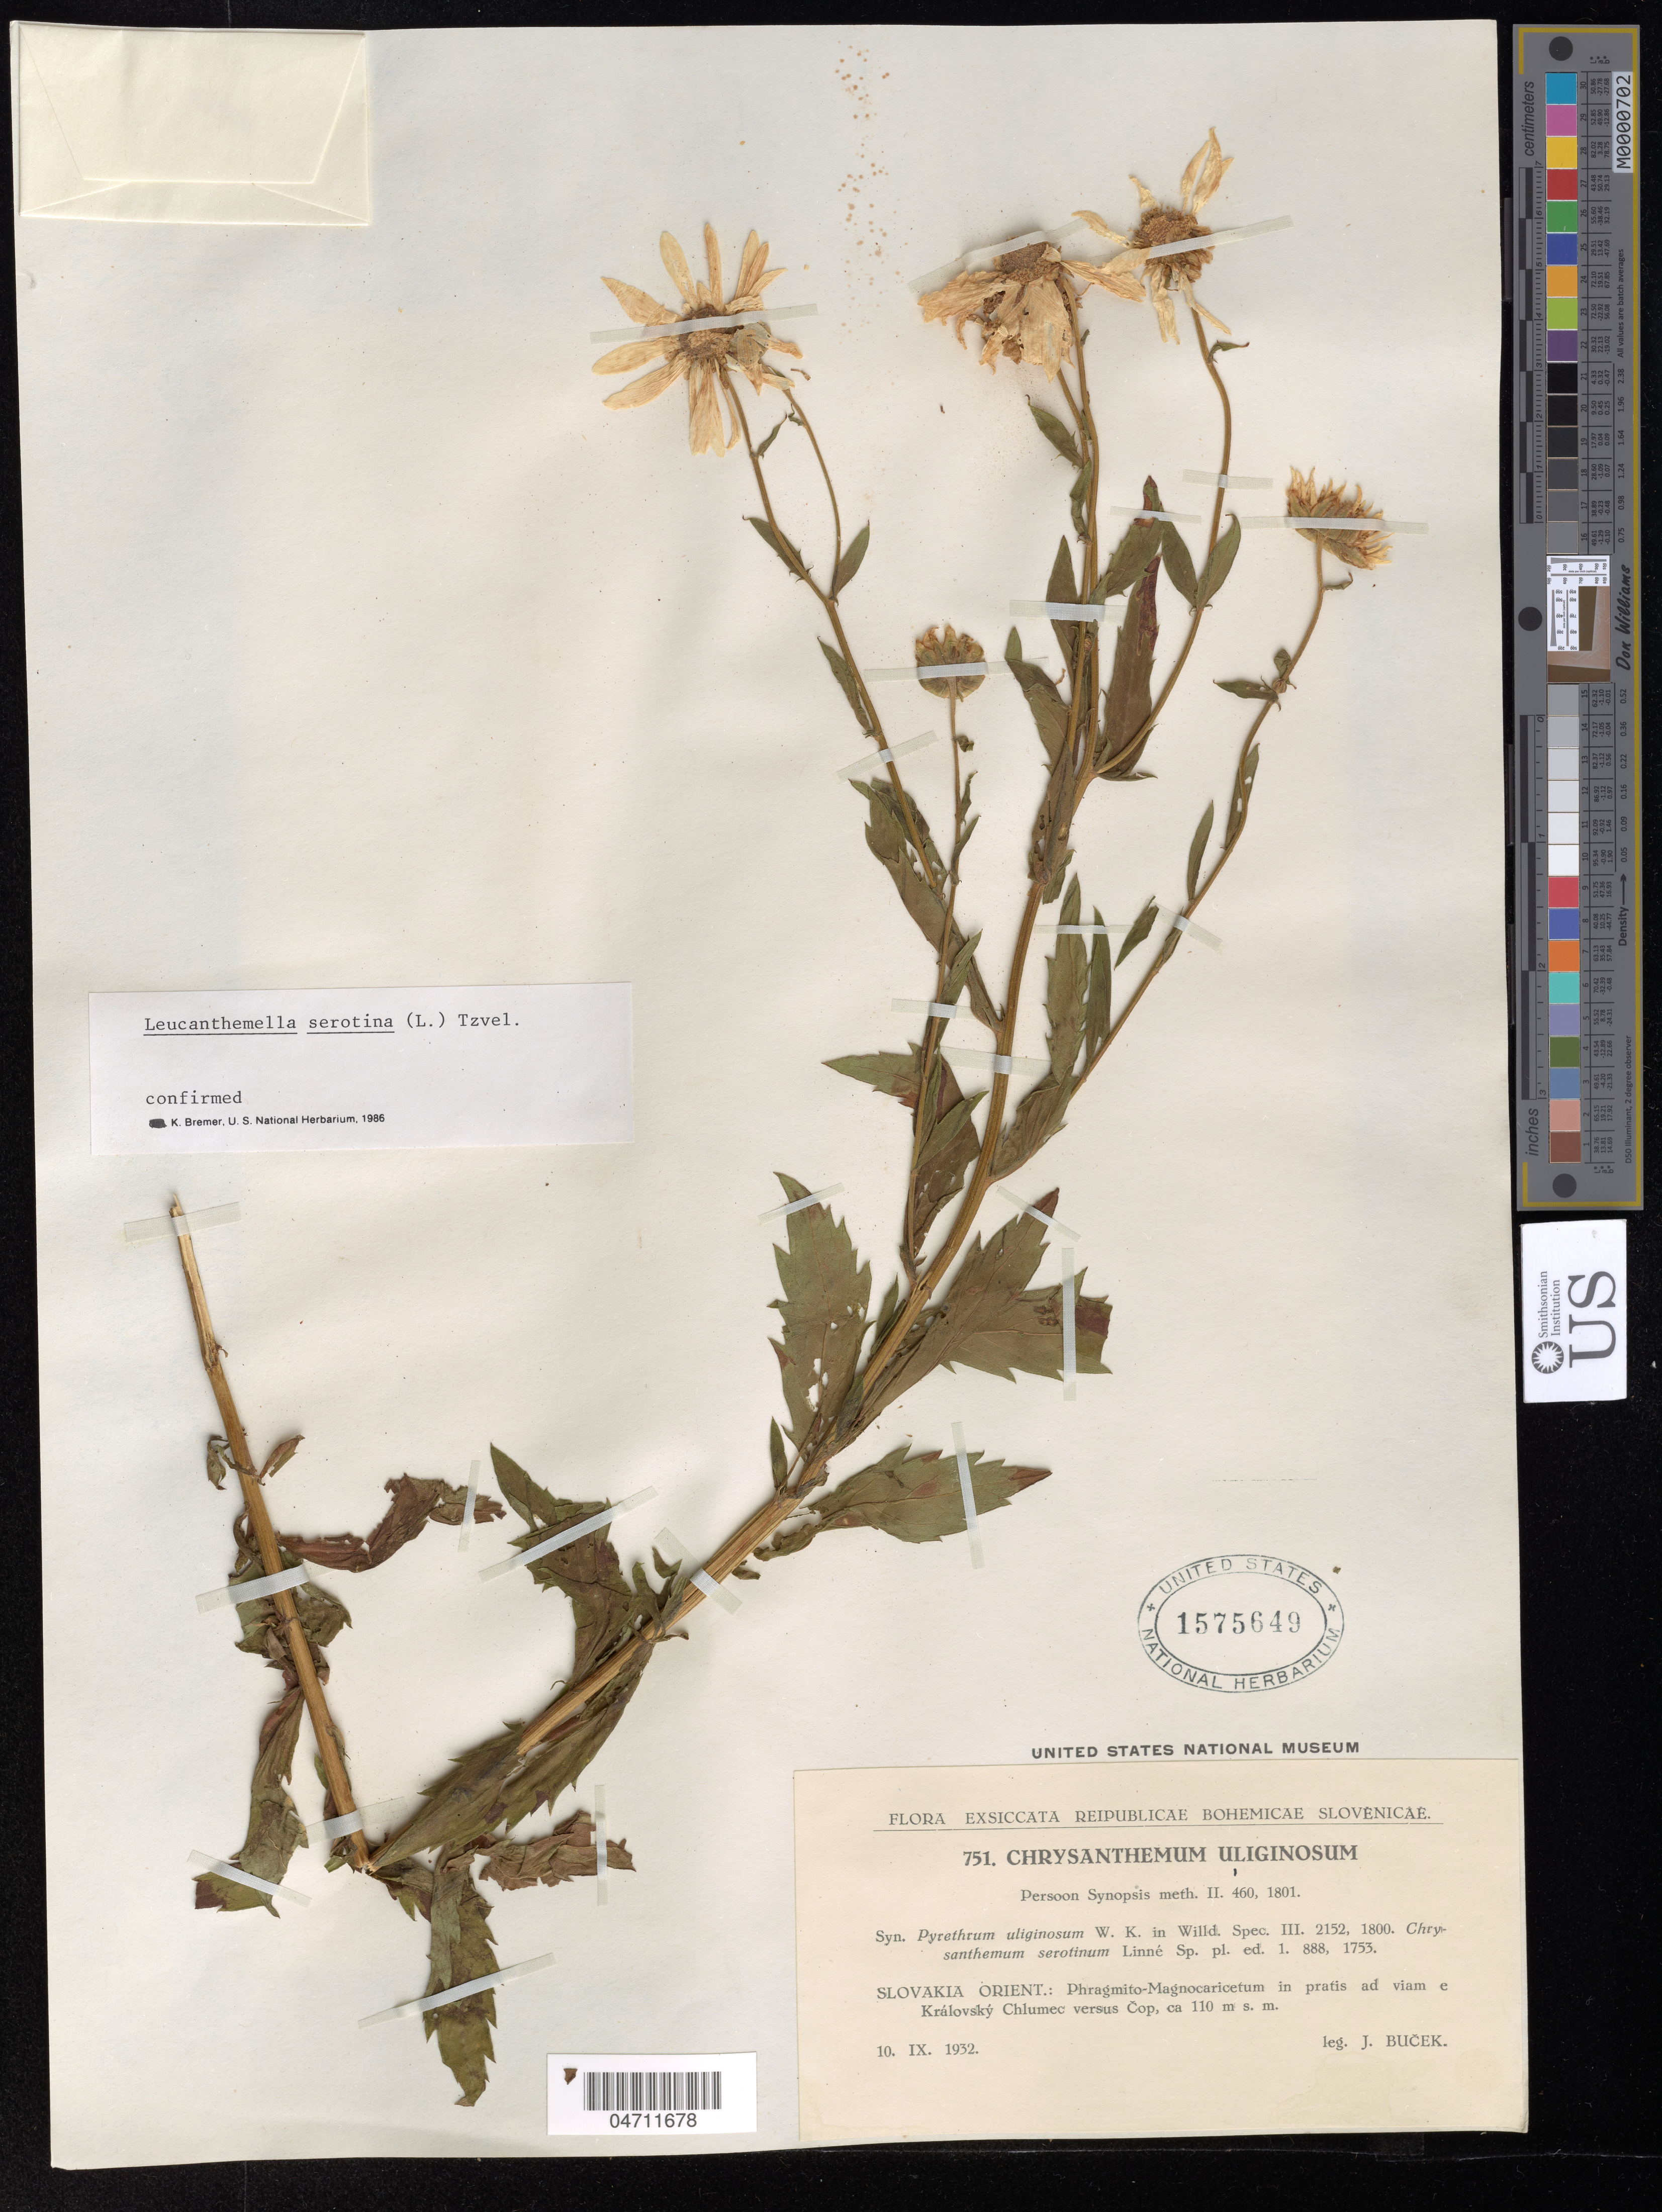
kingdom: Plantae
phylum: Tracheophyta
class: Magnoliopsida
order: Asterales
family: Asteraceae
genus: Leucanthemella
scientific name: Leucanthemella serotina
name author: (L.) Tzvelev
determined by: Bremer, K.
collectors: J. Bucek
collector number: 751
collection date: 1932-09-10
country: Slovakia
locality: Orient.: Phragmito-Magnocaricetum in pratis ad viam e Kralovsky Chlumec versus Cop.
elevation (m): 110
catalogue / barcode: US 1575649